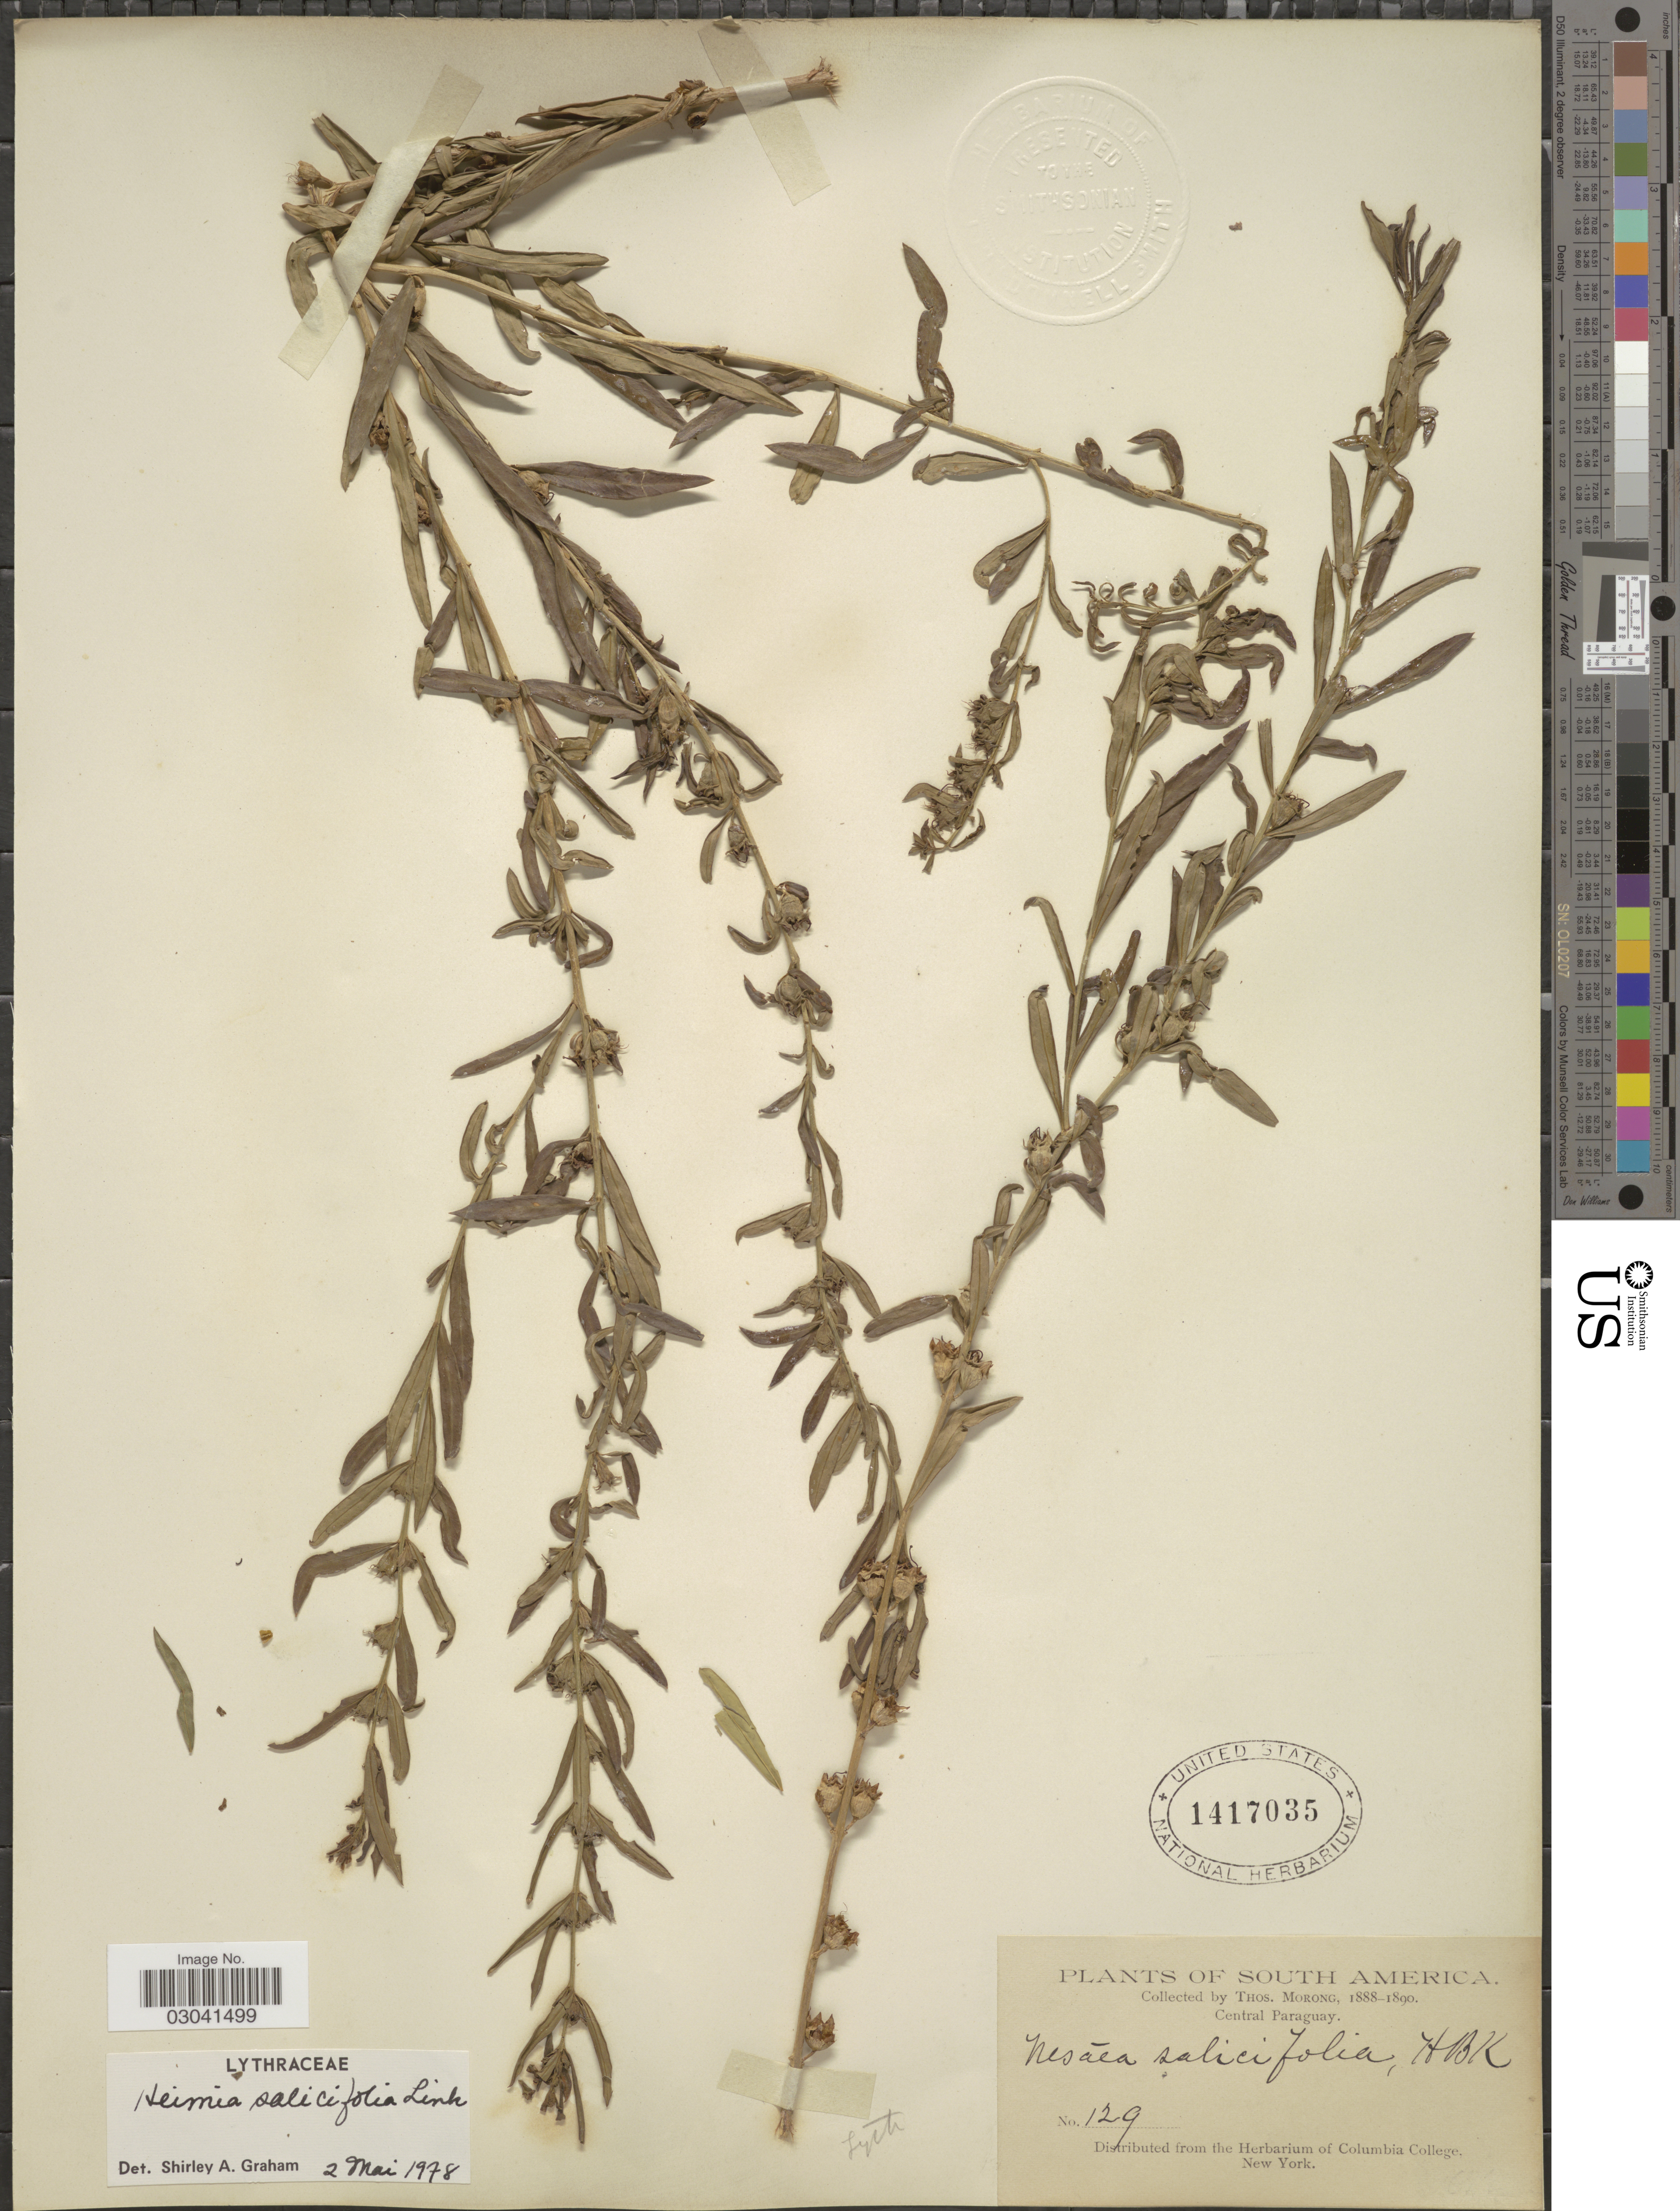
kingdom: Plantae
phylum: Tracheophyta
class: Magnoliopsida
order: Myrtales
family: Lythraceae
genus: Heimia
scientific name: Heimia salicifolia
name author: Link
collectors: ex herb. T. Morong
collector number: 129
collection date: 1888/1890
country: Paraguay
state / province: Central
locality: Central Paraguay.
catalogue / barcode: US 1417035